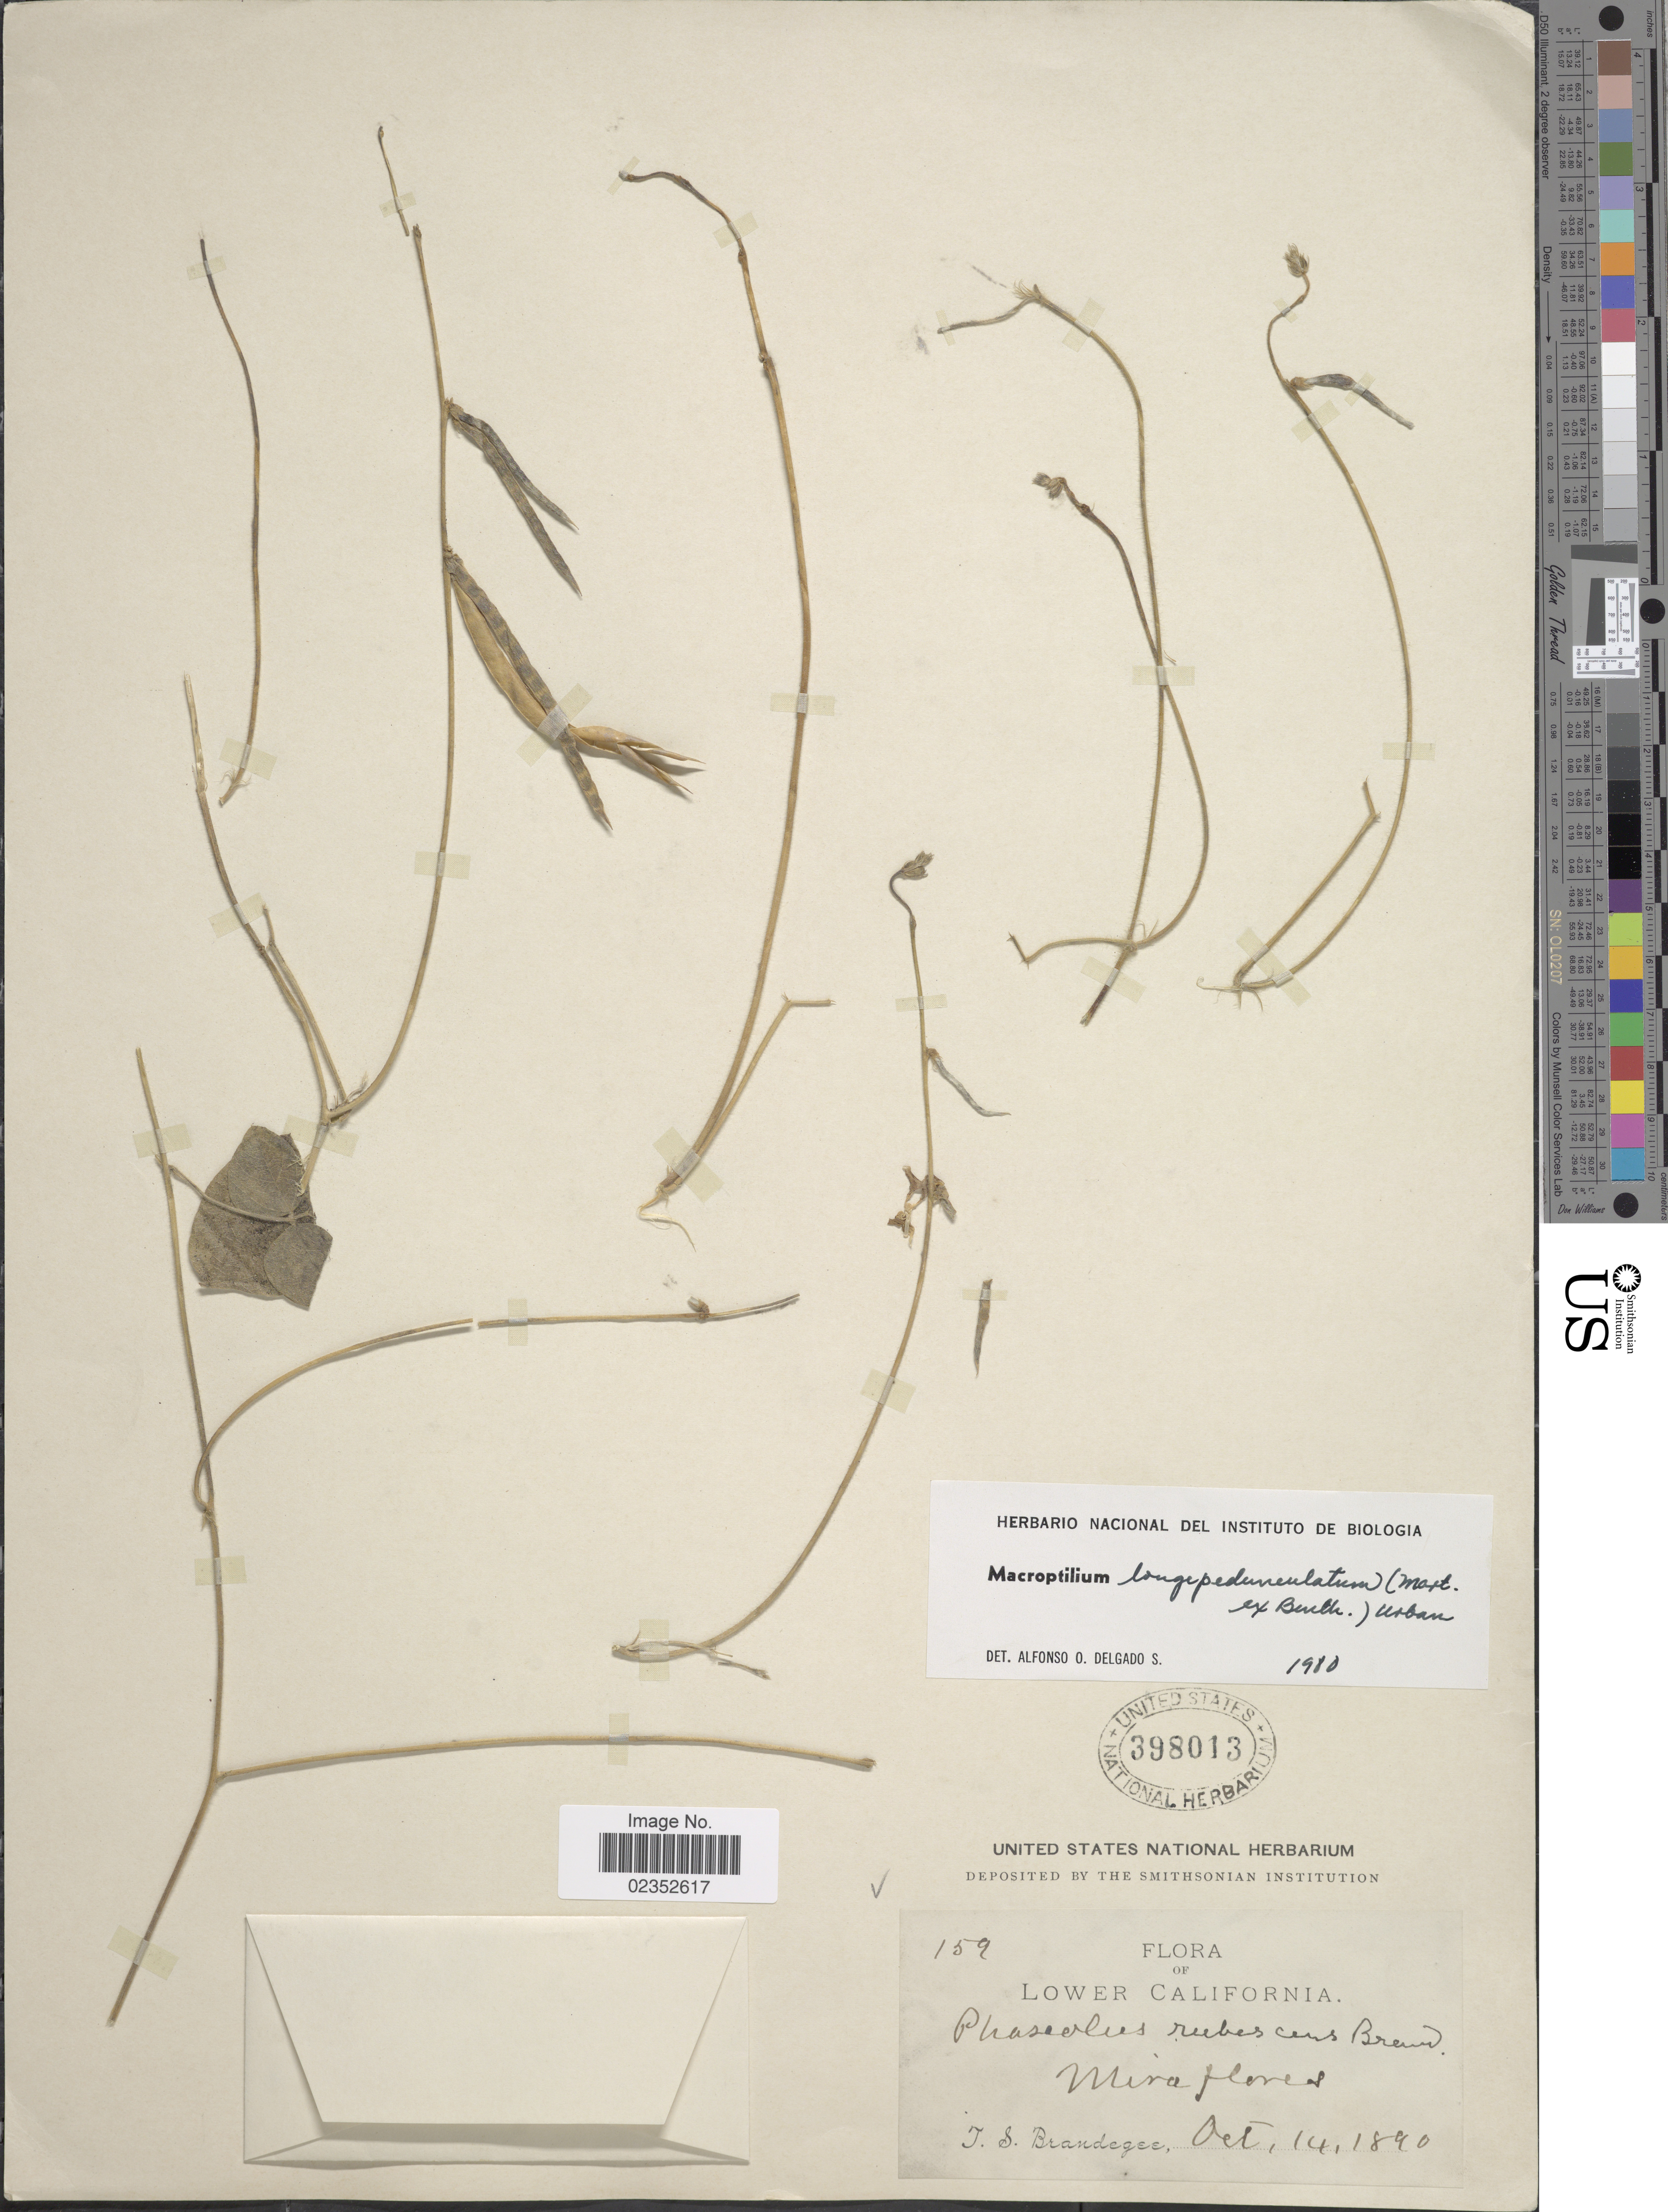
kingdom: Plantae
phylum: Tracheophyta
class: Magnoliopsida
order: Fabales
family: Fabaceae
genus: Macroptilium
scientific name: Macroptilium longepedunculatum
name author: (Benth.) Urb.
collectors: T. S. Brandegee (herbarium)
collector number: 159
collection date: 1890-10-14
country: Mexico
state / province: Baja California Sur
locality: Lower California, Mira flores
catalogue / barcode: US 398013